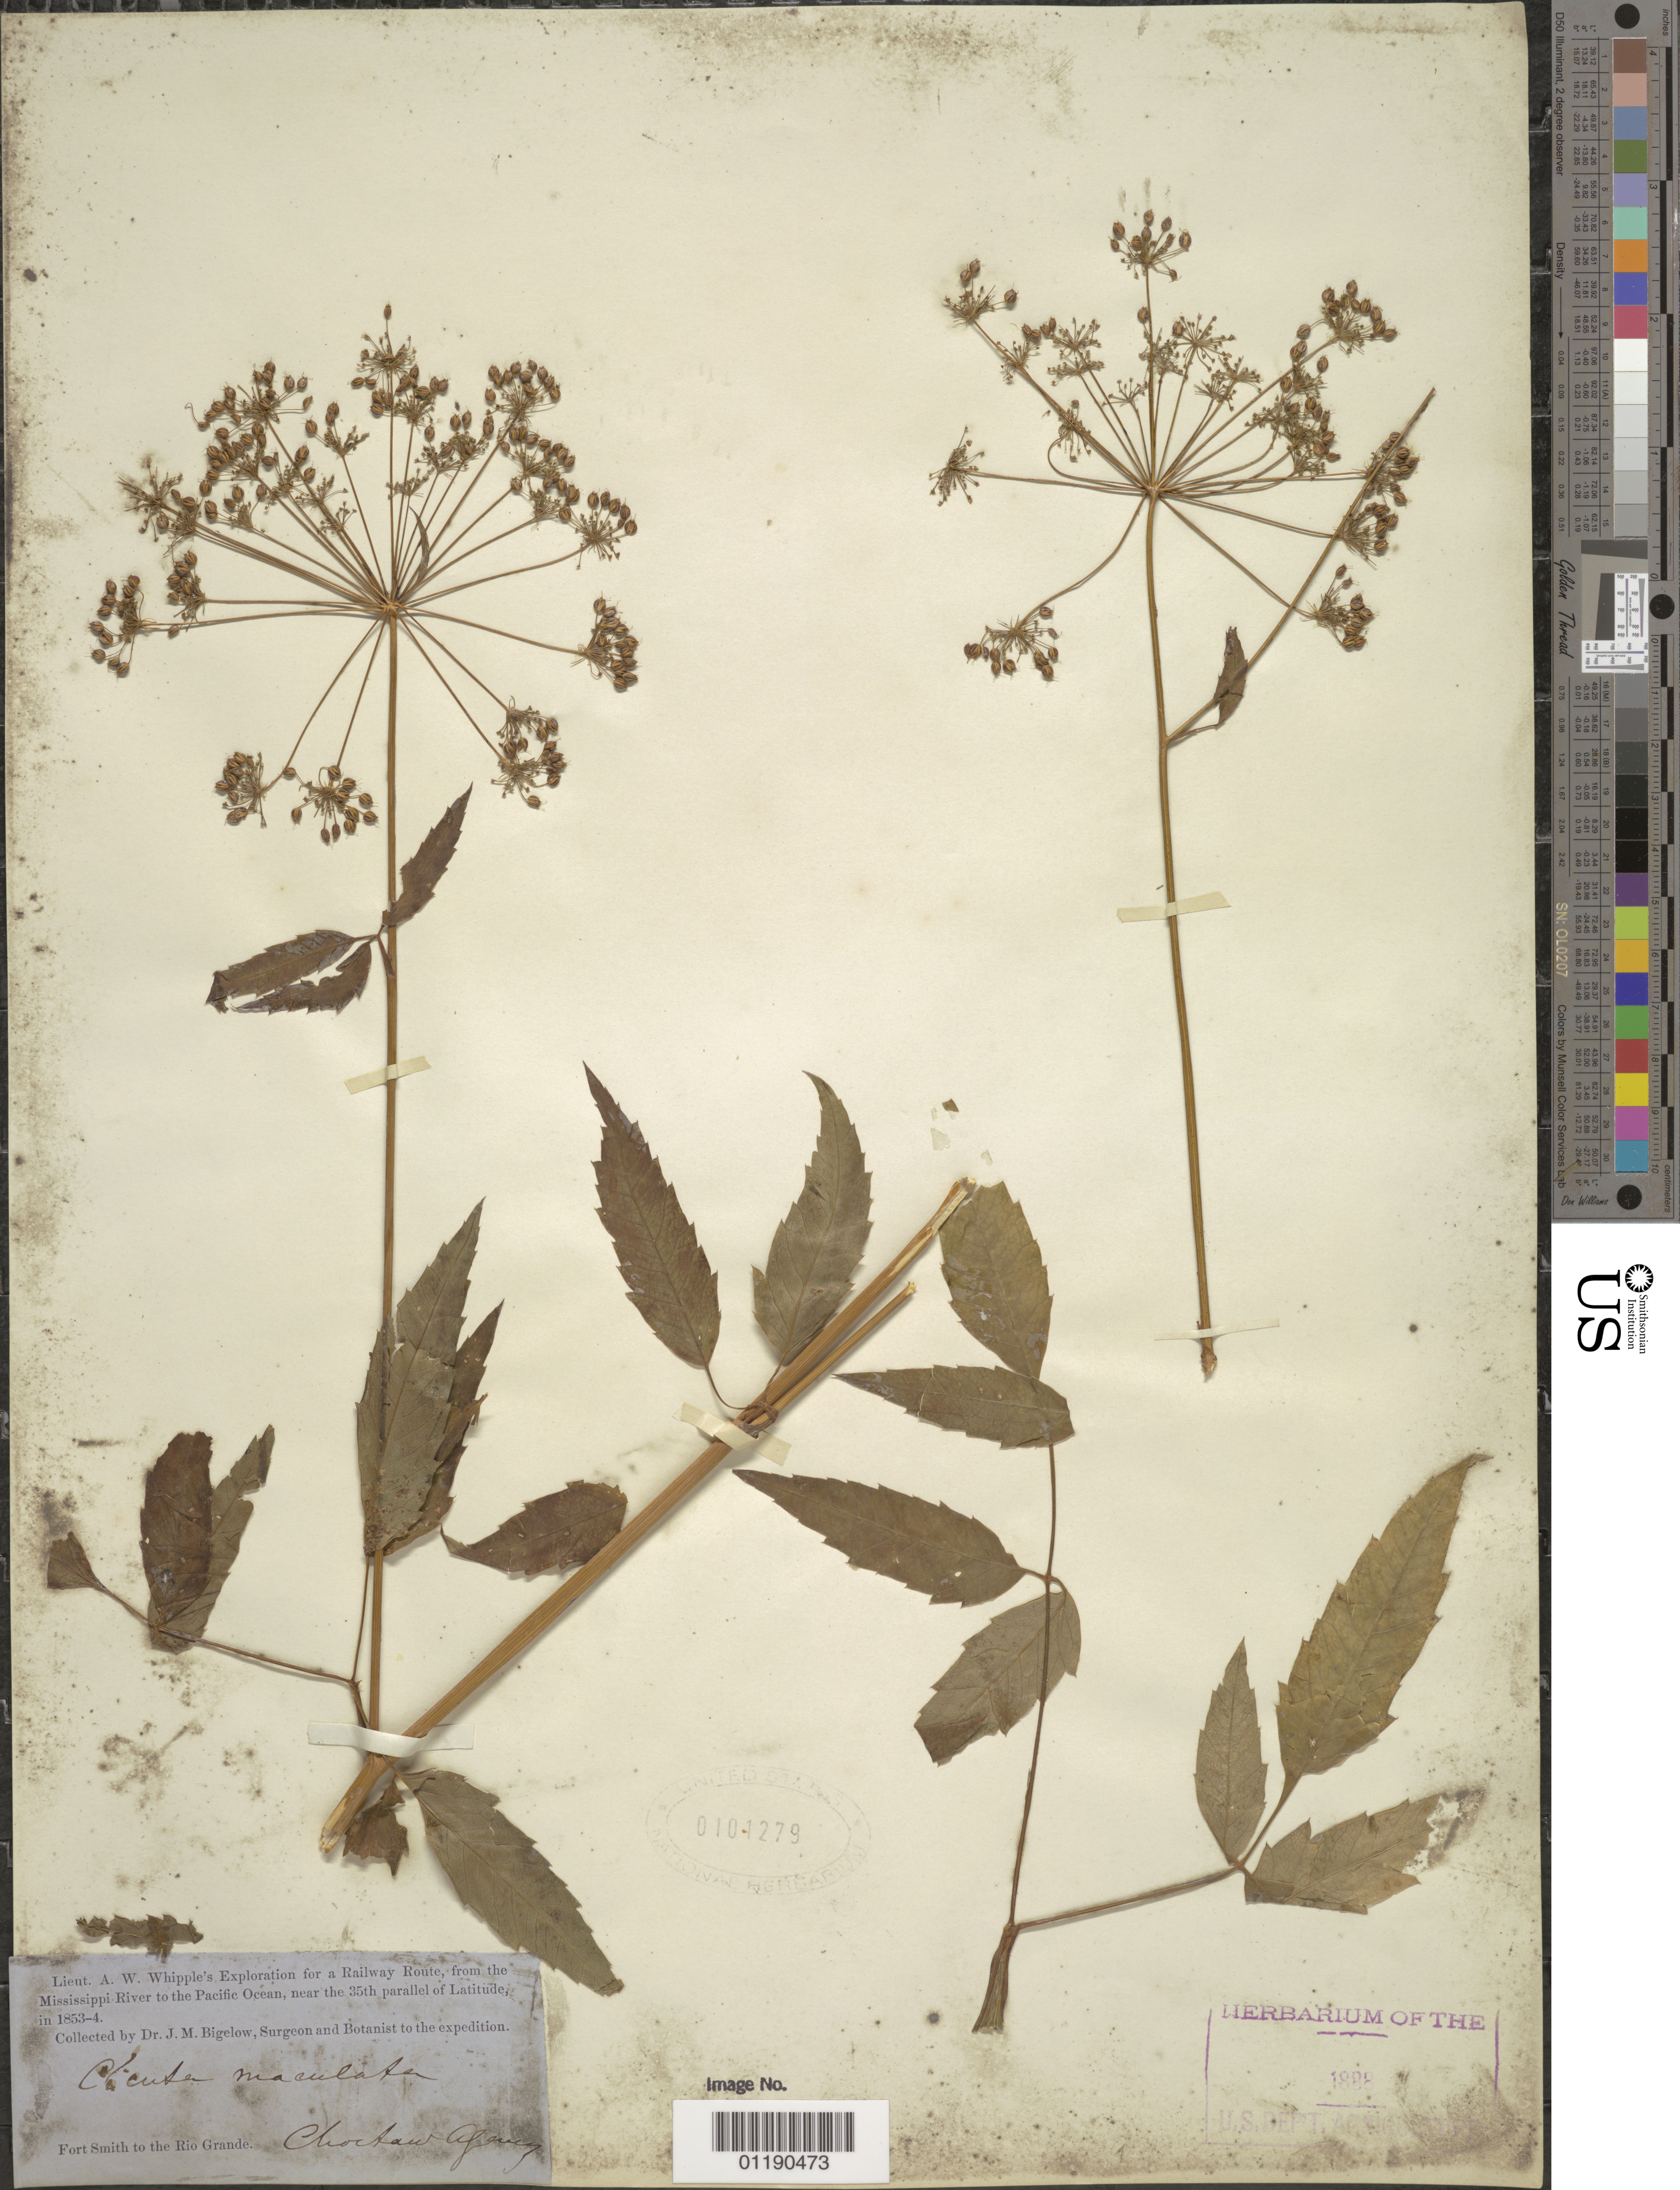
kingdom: Plantae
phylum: Tracheophyta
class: Magnoliopsida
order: Apiales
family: Apiaceae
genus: Cicuta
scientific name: Cicuta maculata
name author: L.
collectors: J. M. Bigelow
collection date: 1853/1854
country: United States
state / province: Oklahoma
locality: Fort Smith to the Rio Grande, Choctaw Agency.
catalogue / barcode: US 101279